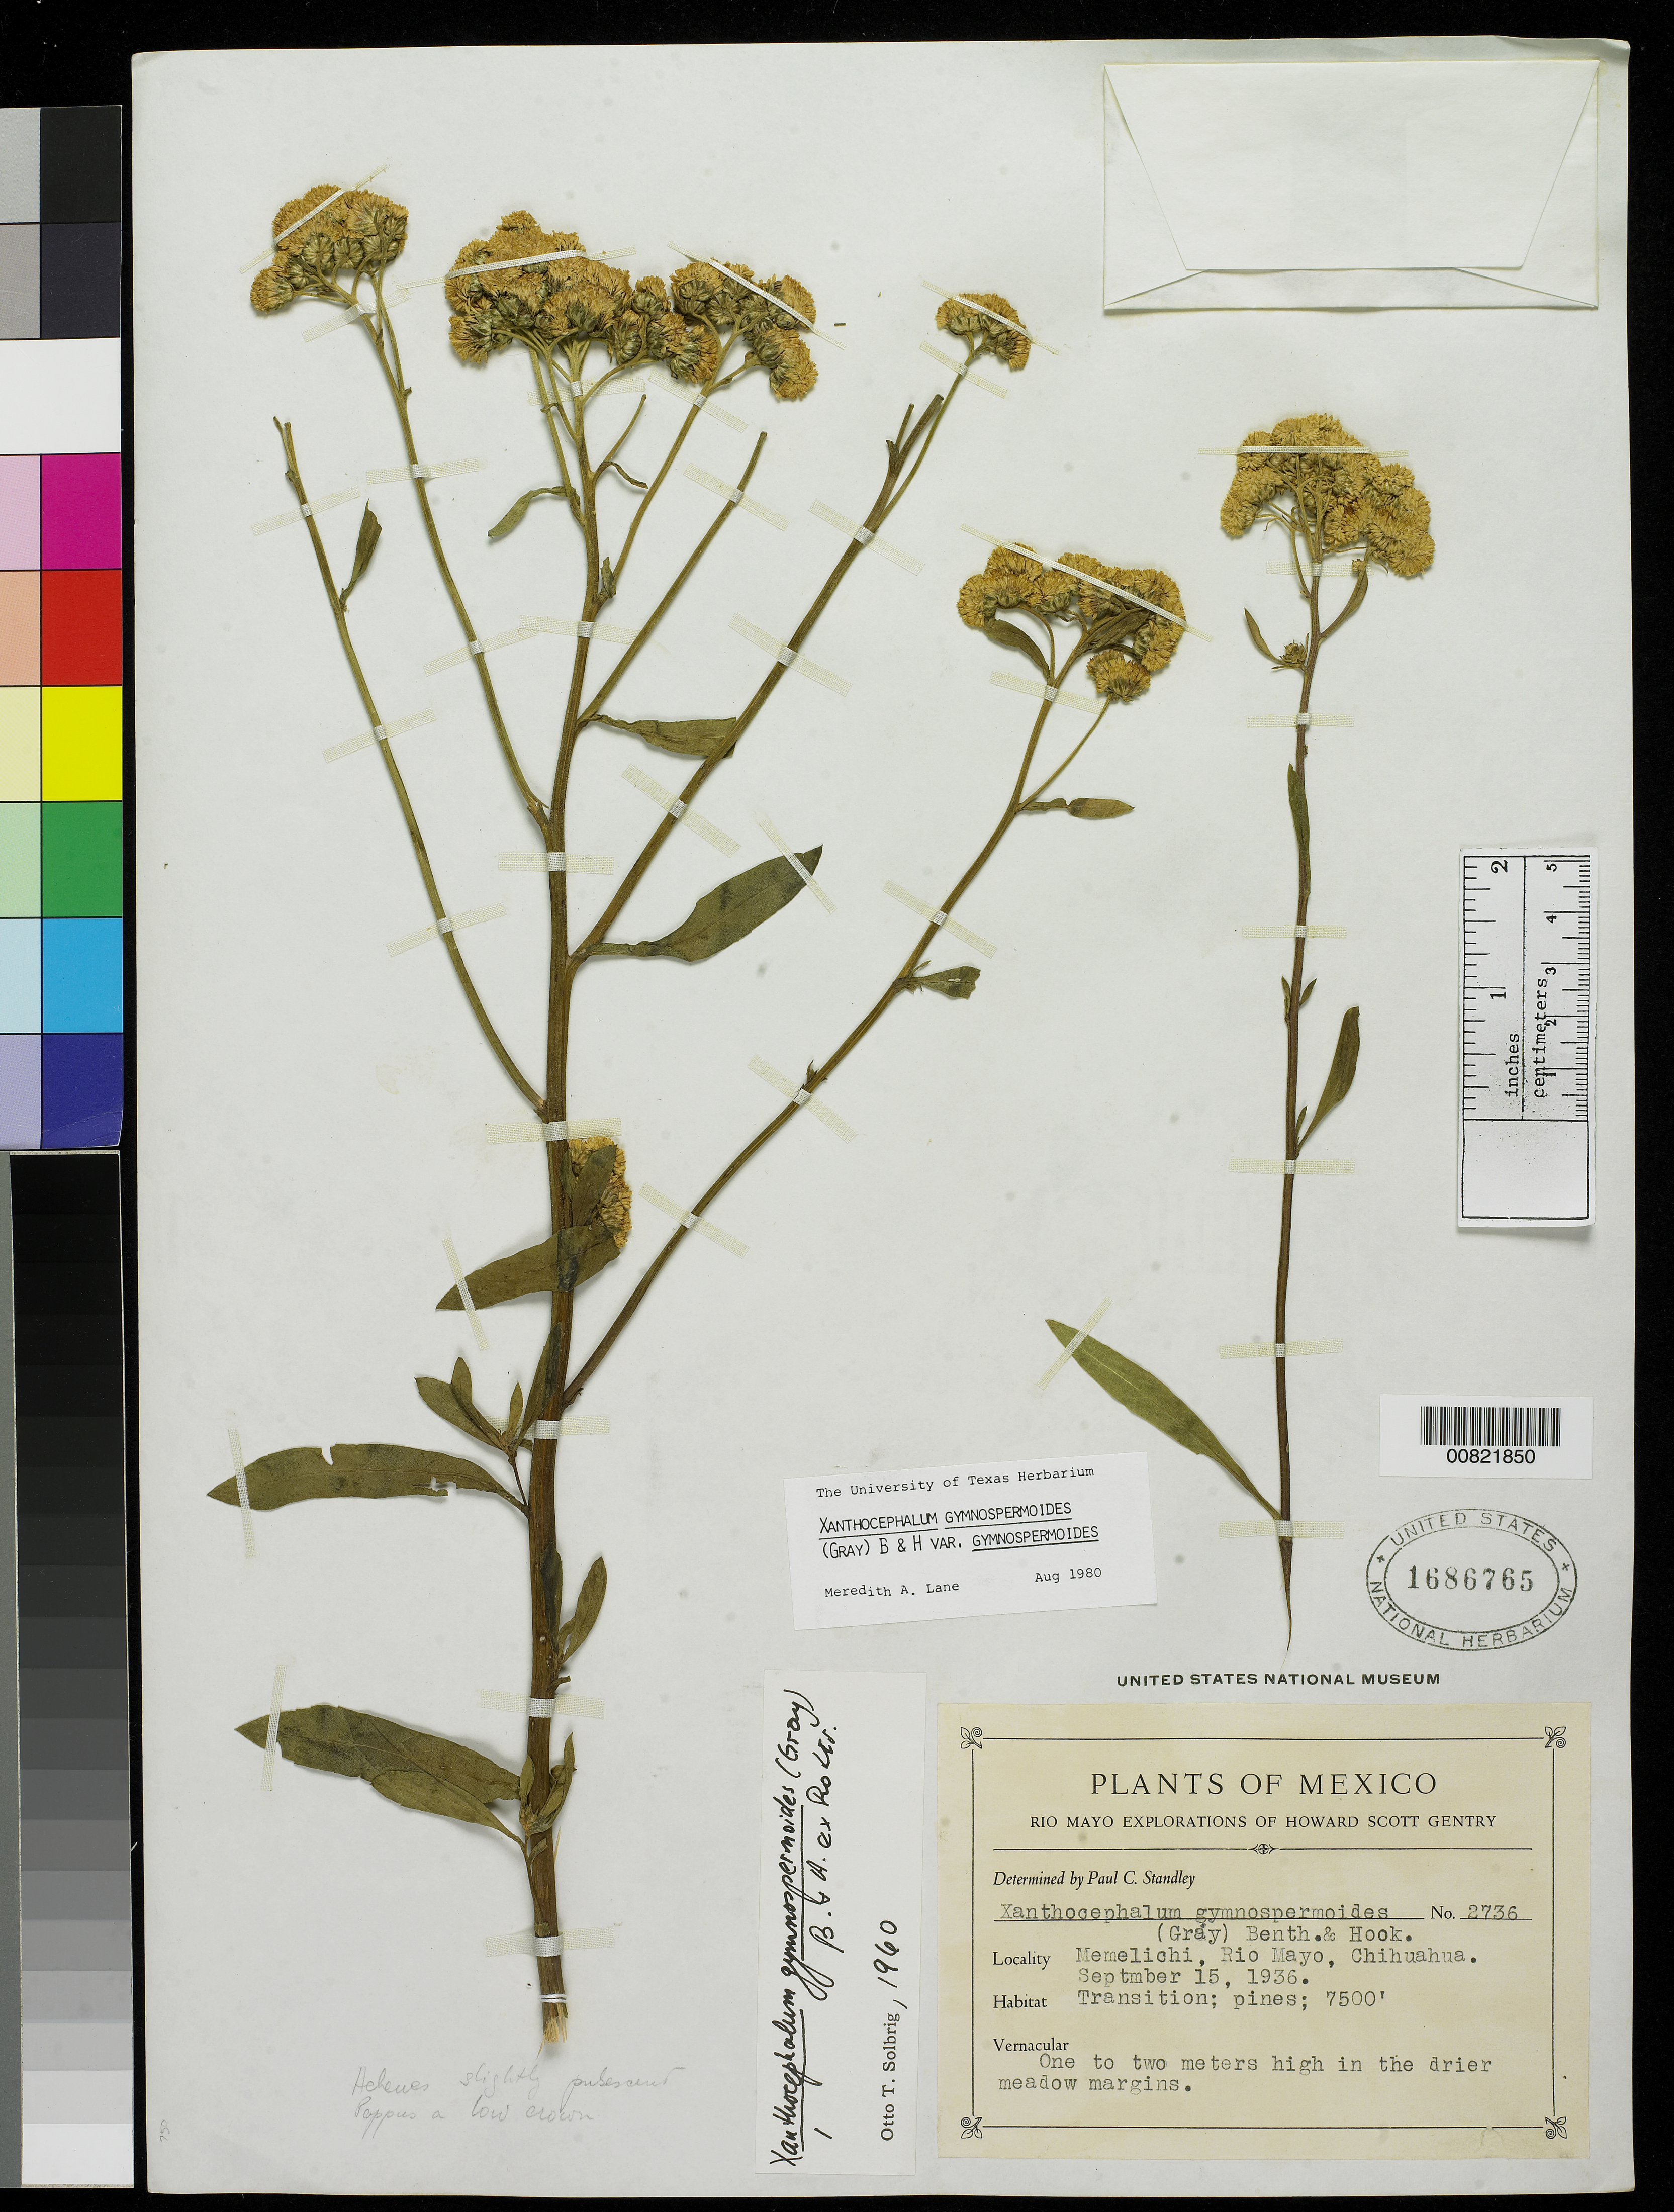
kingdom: Plantae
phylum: Tracheophyta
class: Magnoliopsida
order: Asterales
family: Asteraceae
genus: Xanthocephalum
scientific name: Xanthocephalum gymnospermoides var. gymnospermoides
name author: (A. Gray) Benth. & Hook. f.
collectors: H. S. Gentry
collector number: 2736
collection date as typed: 15 Sep 1936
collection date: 1936-09-15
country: Mexico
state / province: Chihuahua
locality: Memelichi, Rio Mayo, Chihuahua.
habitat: Drier meadow margins. Transition; pines.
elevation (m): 2286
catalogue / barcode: US 1686765